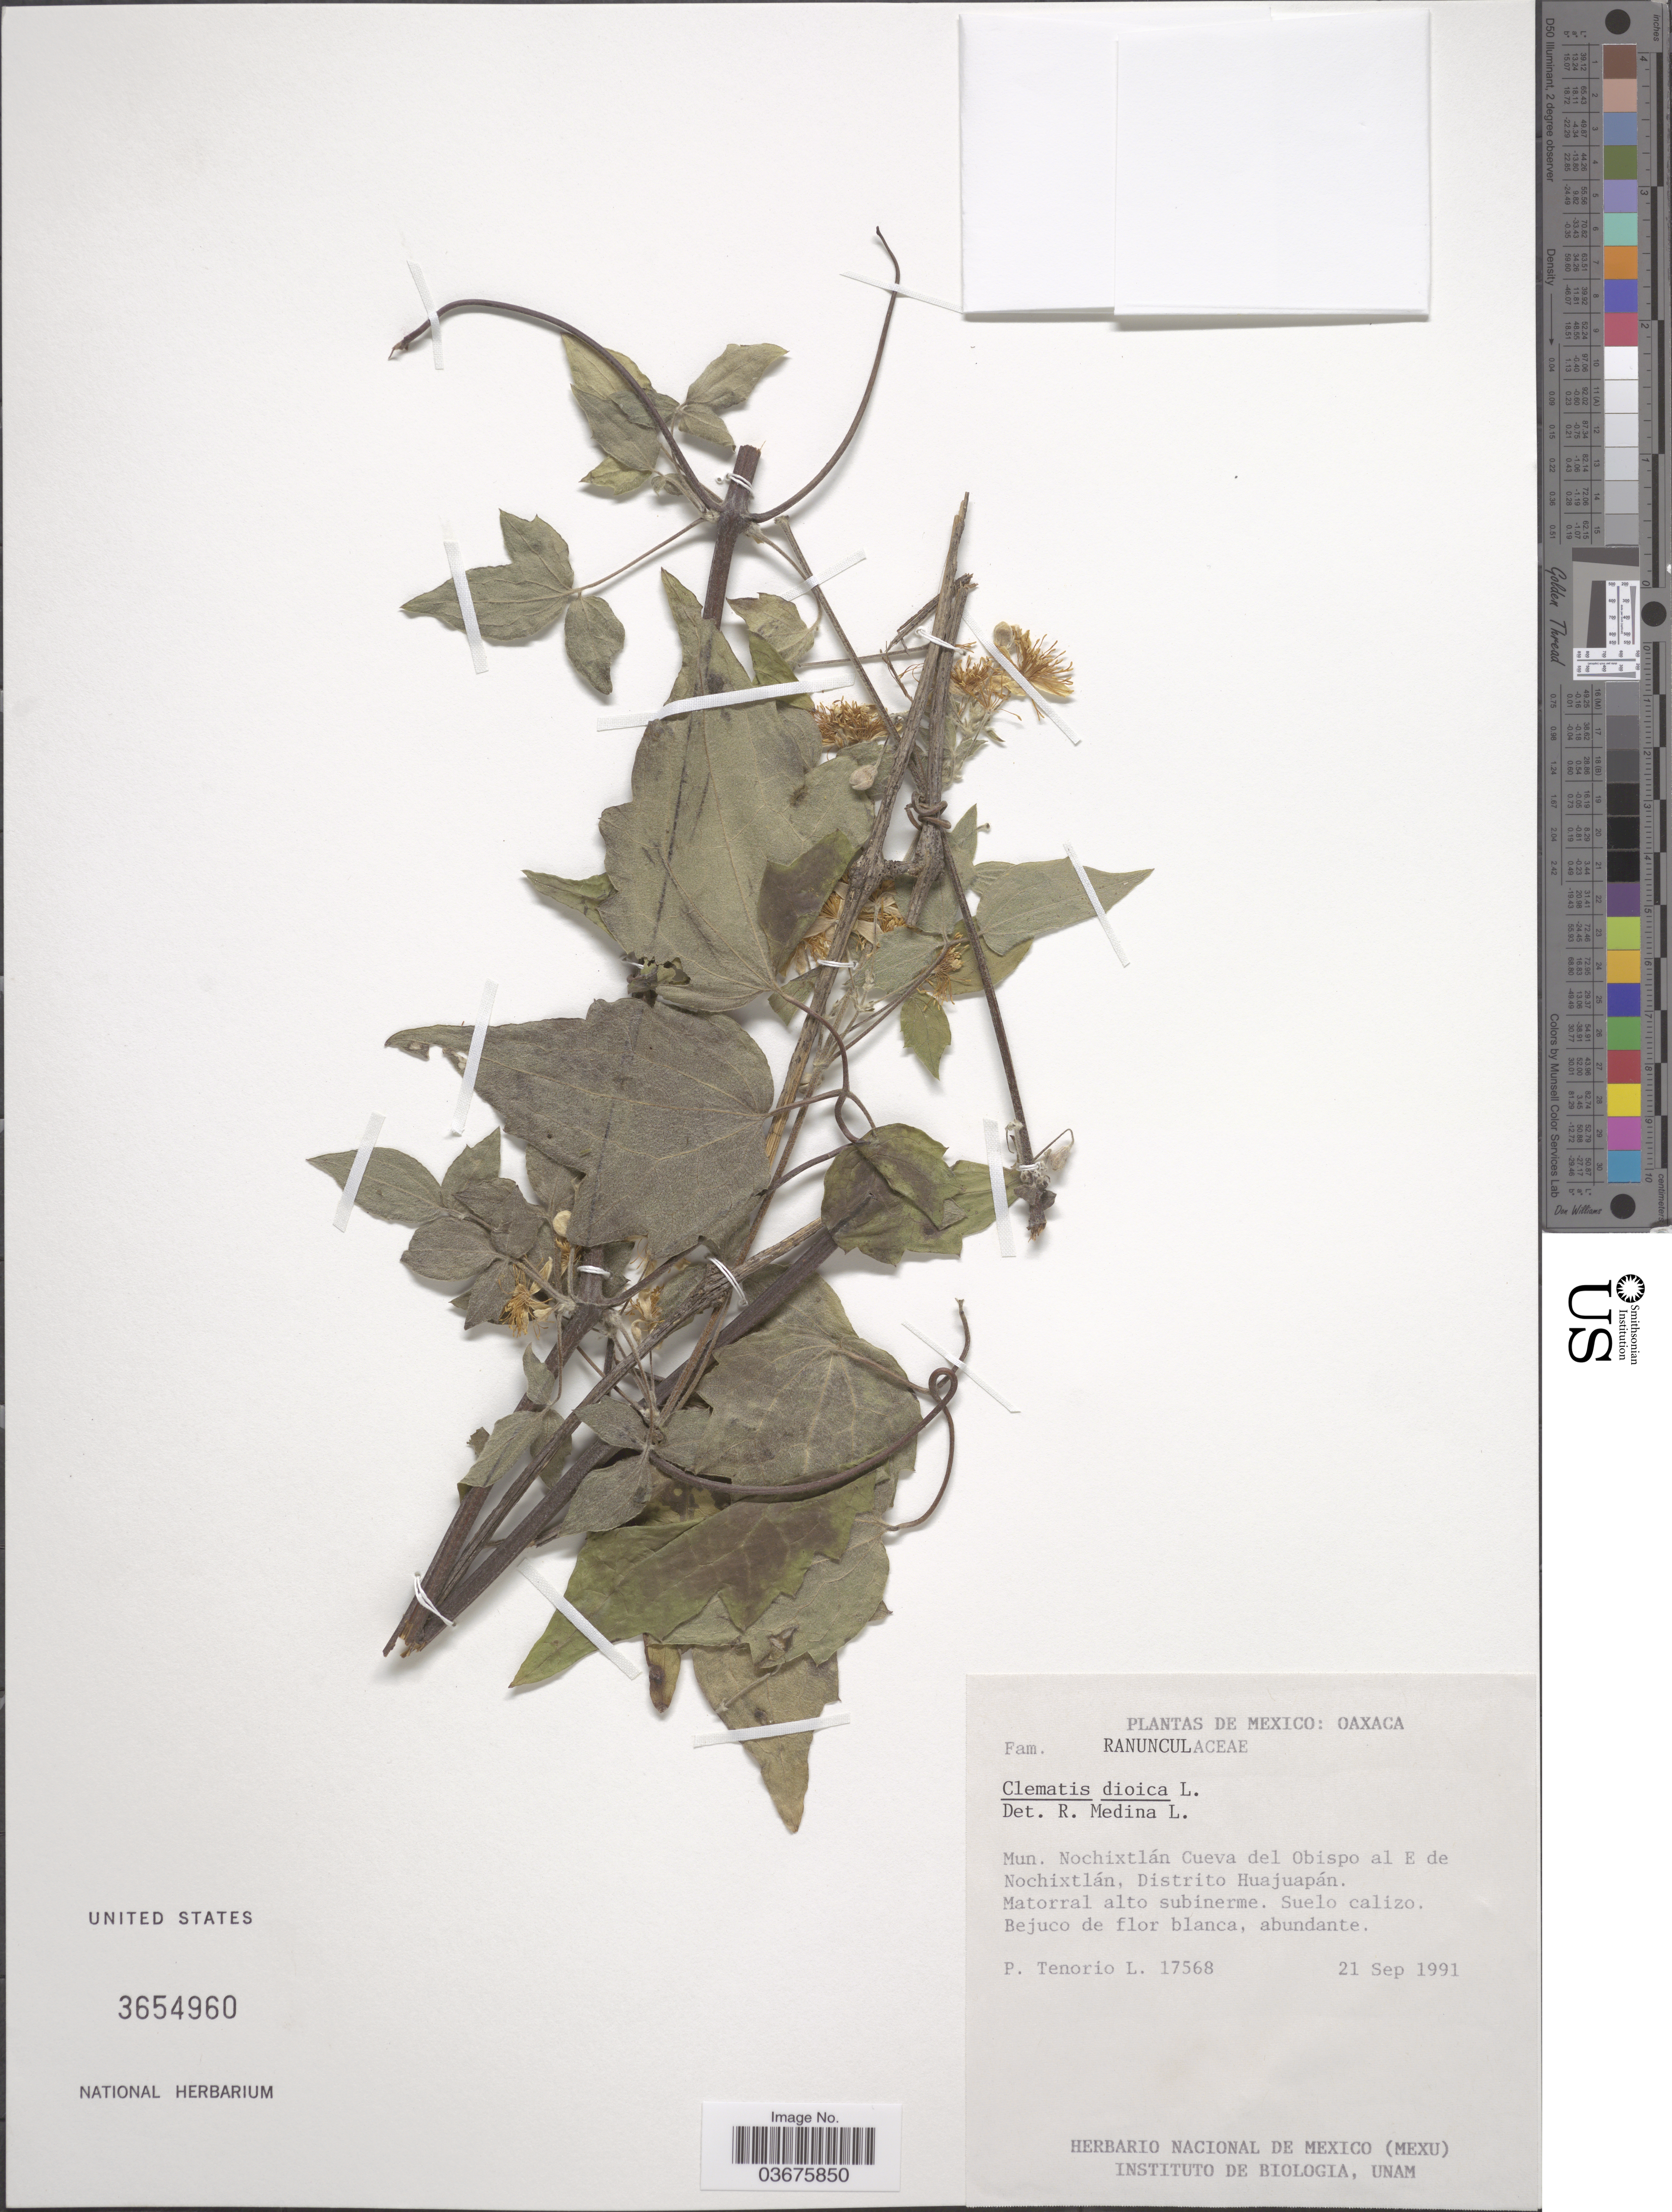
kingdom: Plantae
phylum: Tracheophyta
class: Magnoliopsida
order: Ranunculales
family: Ranunculaceae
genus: Clematis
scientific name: Clematis dioica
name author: L.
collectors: P. Tenorio L.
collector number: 17568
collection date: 1991-09-21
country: Mexico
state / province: Oaxaca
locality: Mun. Nochixtlán Cueva del Obispo al E de Nochixtlán, Distrito Huajuapán.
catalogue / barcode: US 3654960